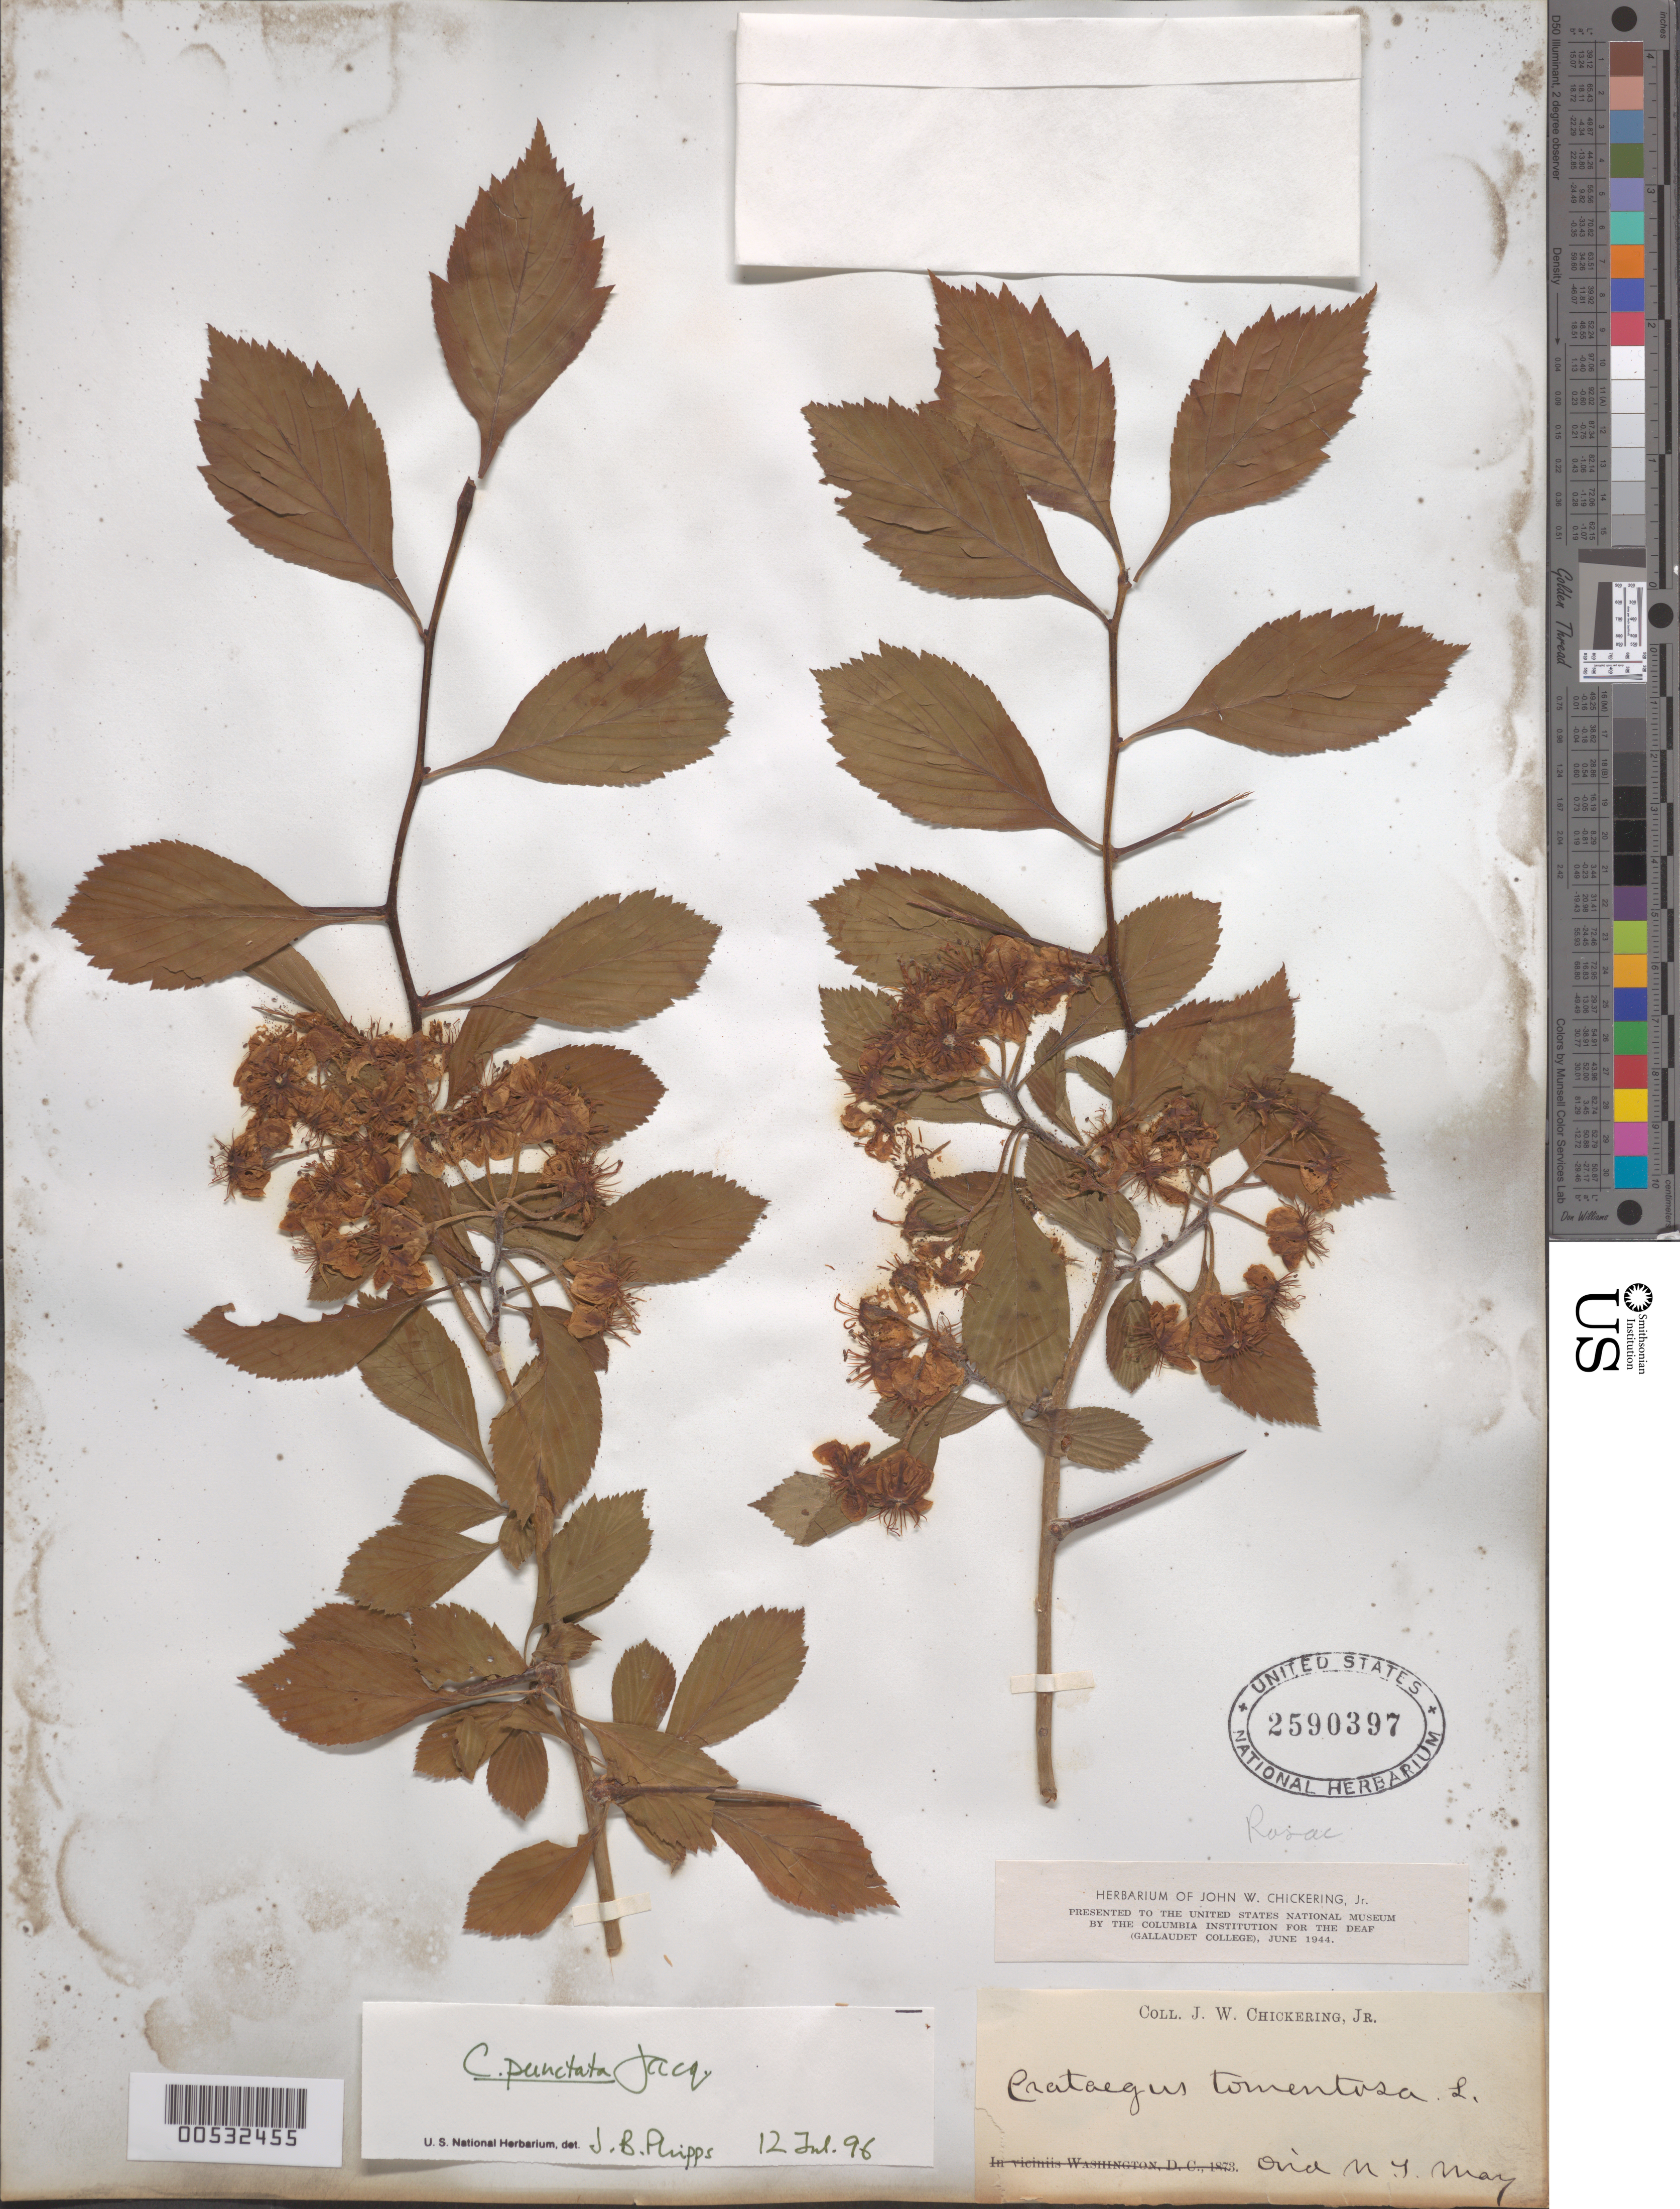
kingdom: Plantae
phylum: Tracheophyta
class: Magnoliopsida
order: Rosales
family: Rosaceae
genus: Crataegus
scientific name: Crataegus punctata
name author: Jacq.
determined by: Phipps, James B., (UWO), University of Western Ontario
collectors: J. W. Chickering Jr.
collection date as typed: May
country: United States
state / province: New York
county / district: Seneca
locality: Ovid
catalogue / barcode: US 2590397